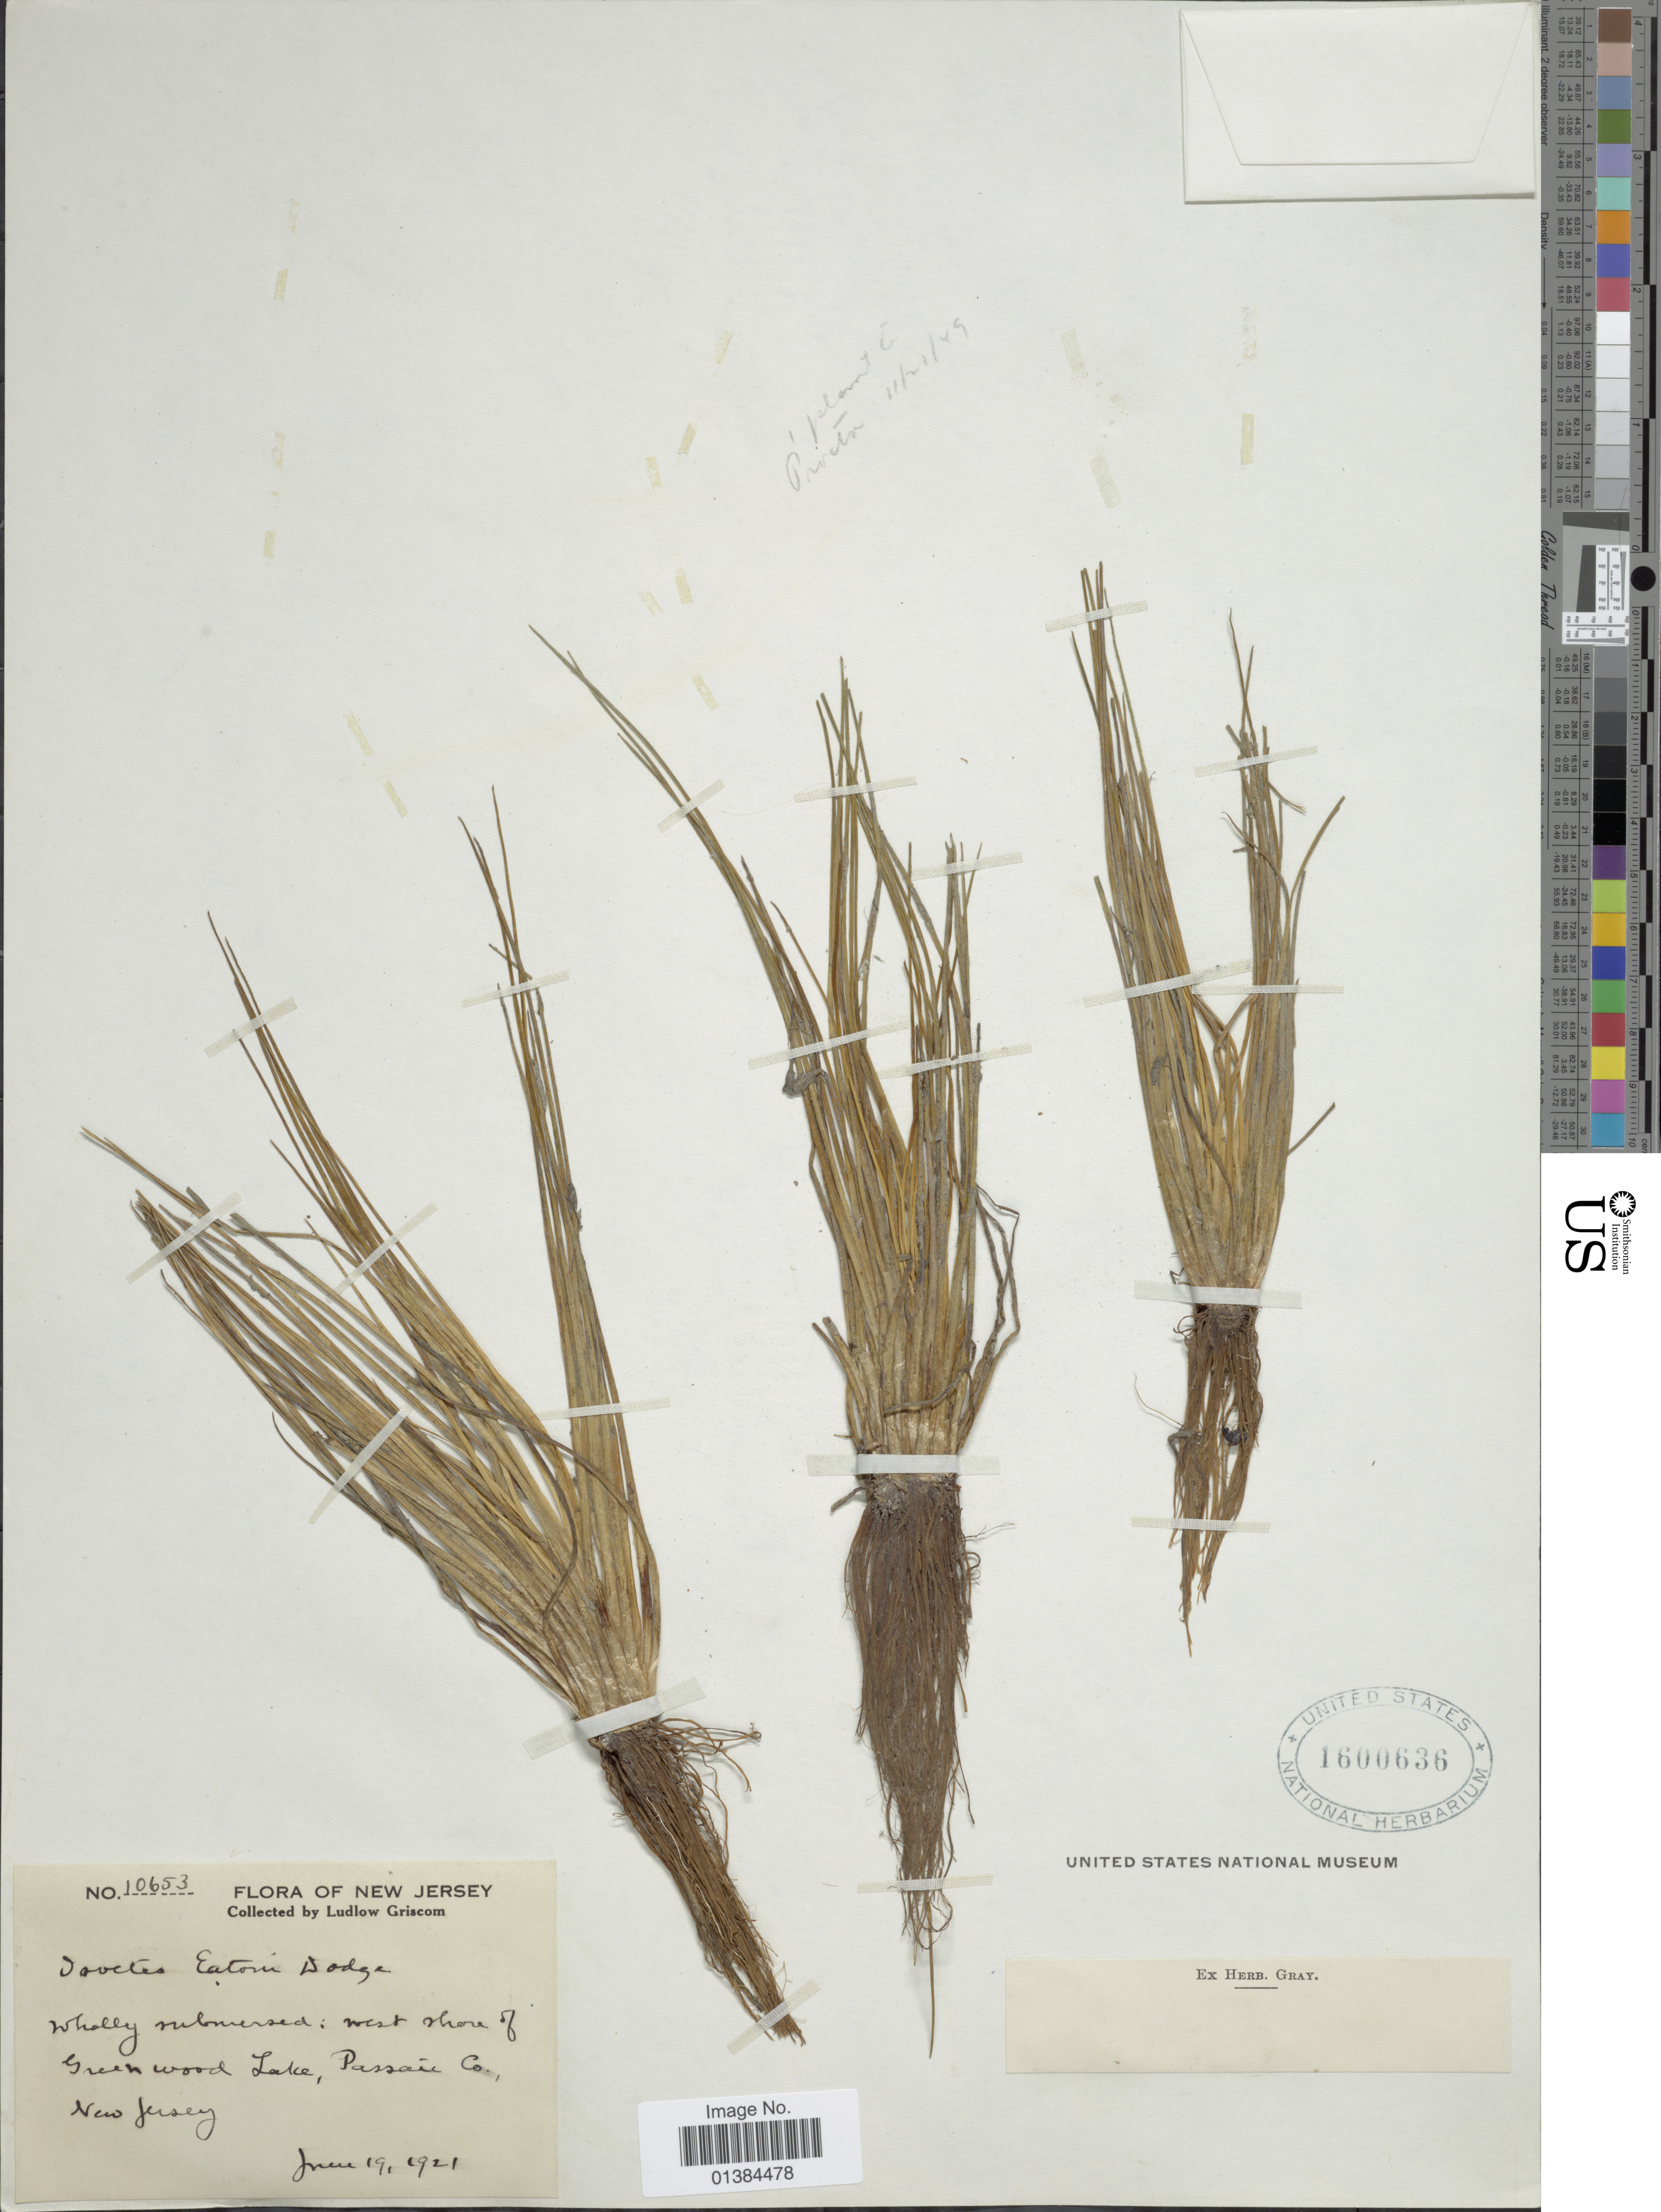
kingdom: Plantae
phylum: Tracheophyta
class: Lycopodiopsida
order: Isoetales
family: Isoetaceae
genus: Isoetes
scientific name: Isoetes eatonii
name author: R. Dodge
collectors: L. Griscom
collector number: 10653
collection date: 1921-06-19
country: United States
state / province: New Jersey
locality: Wholly submersed; west shore of Green wood Lake, Passaic Co.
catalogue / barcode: US 1600636